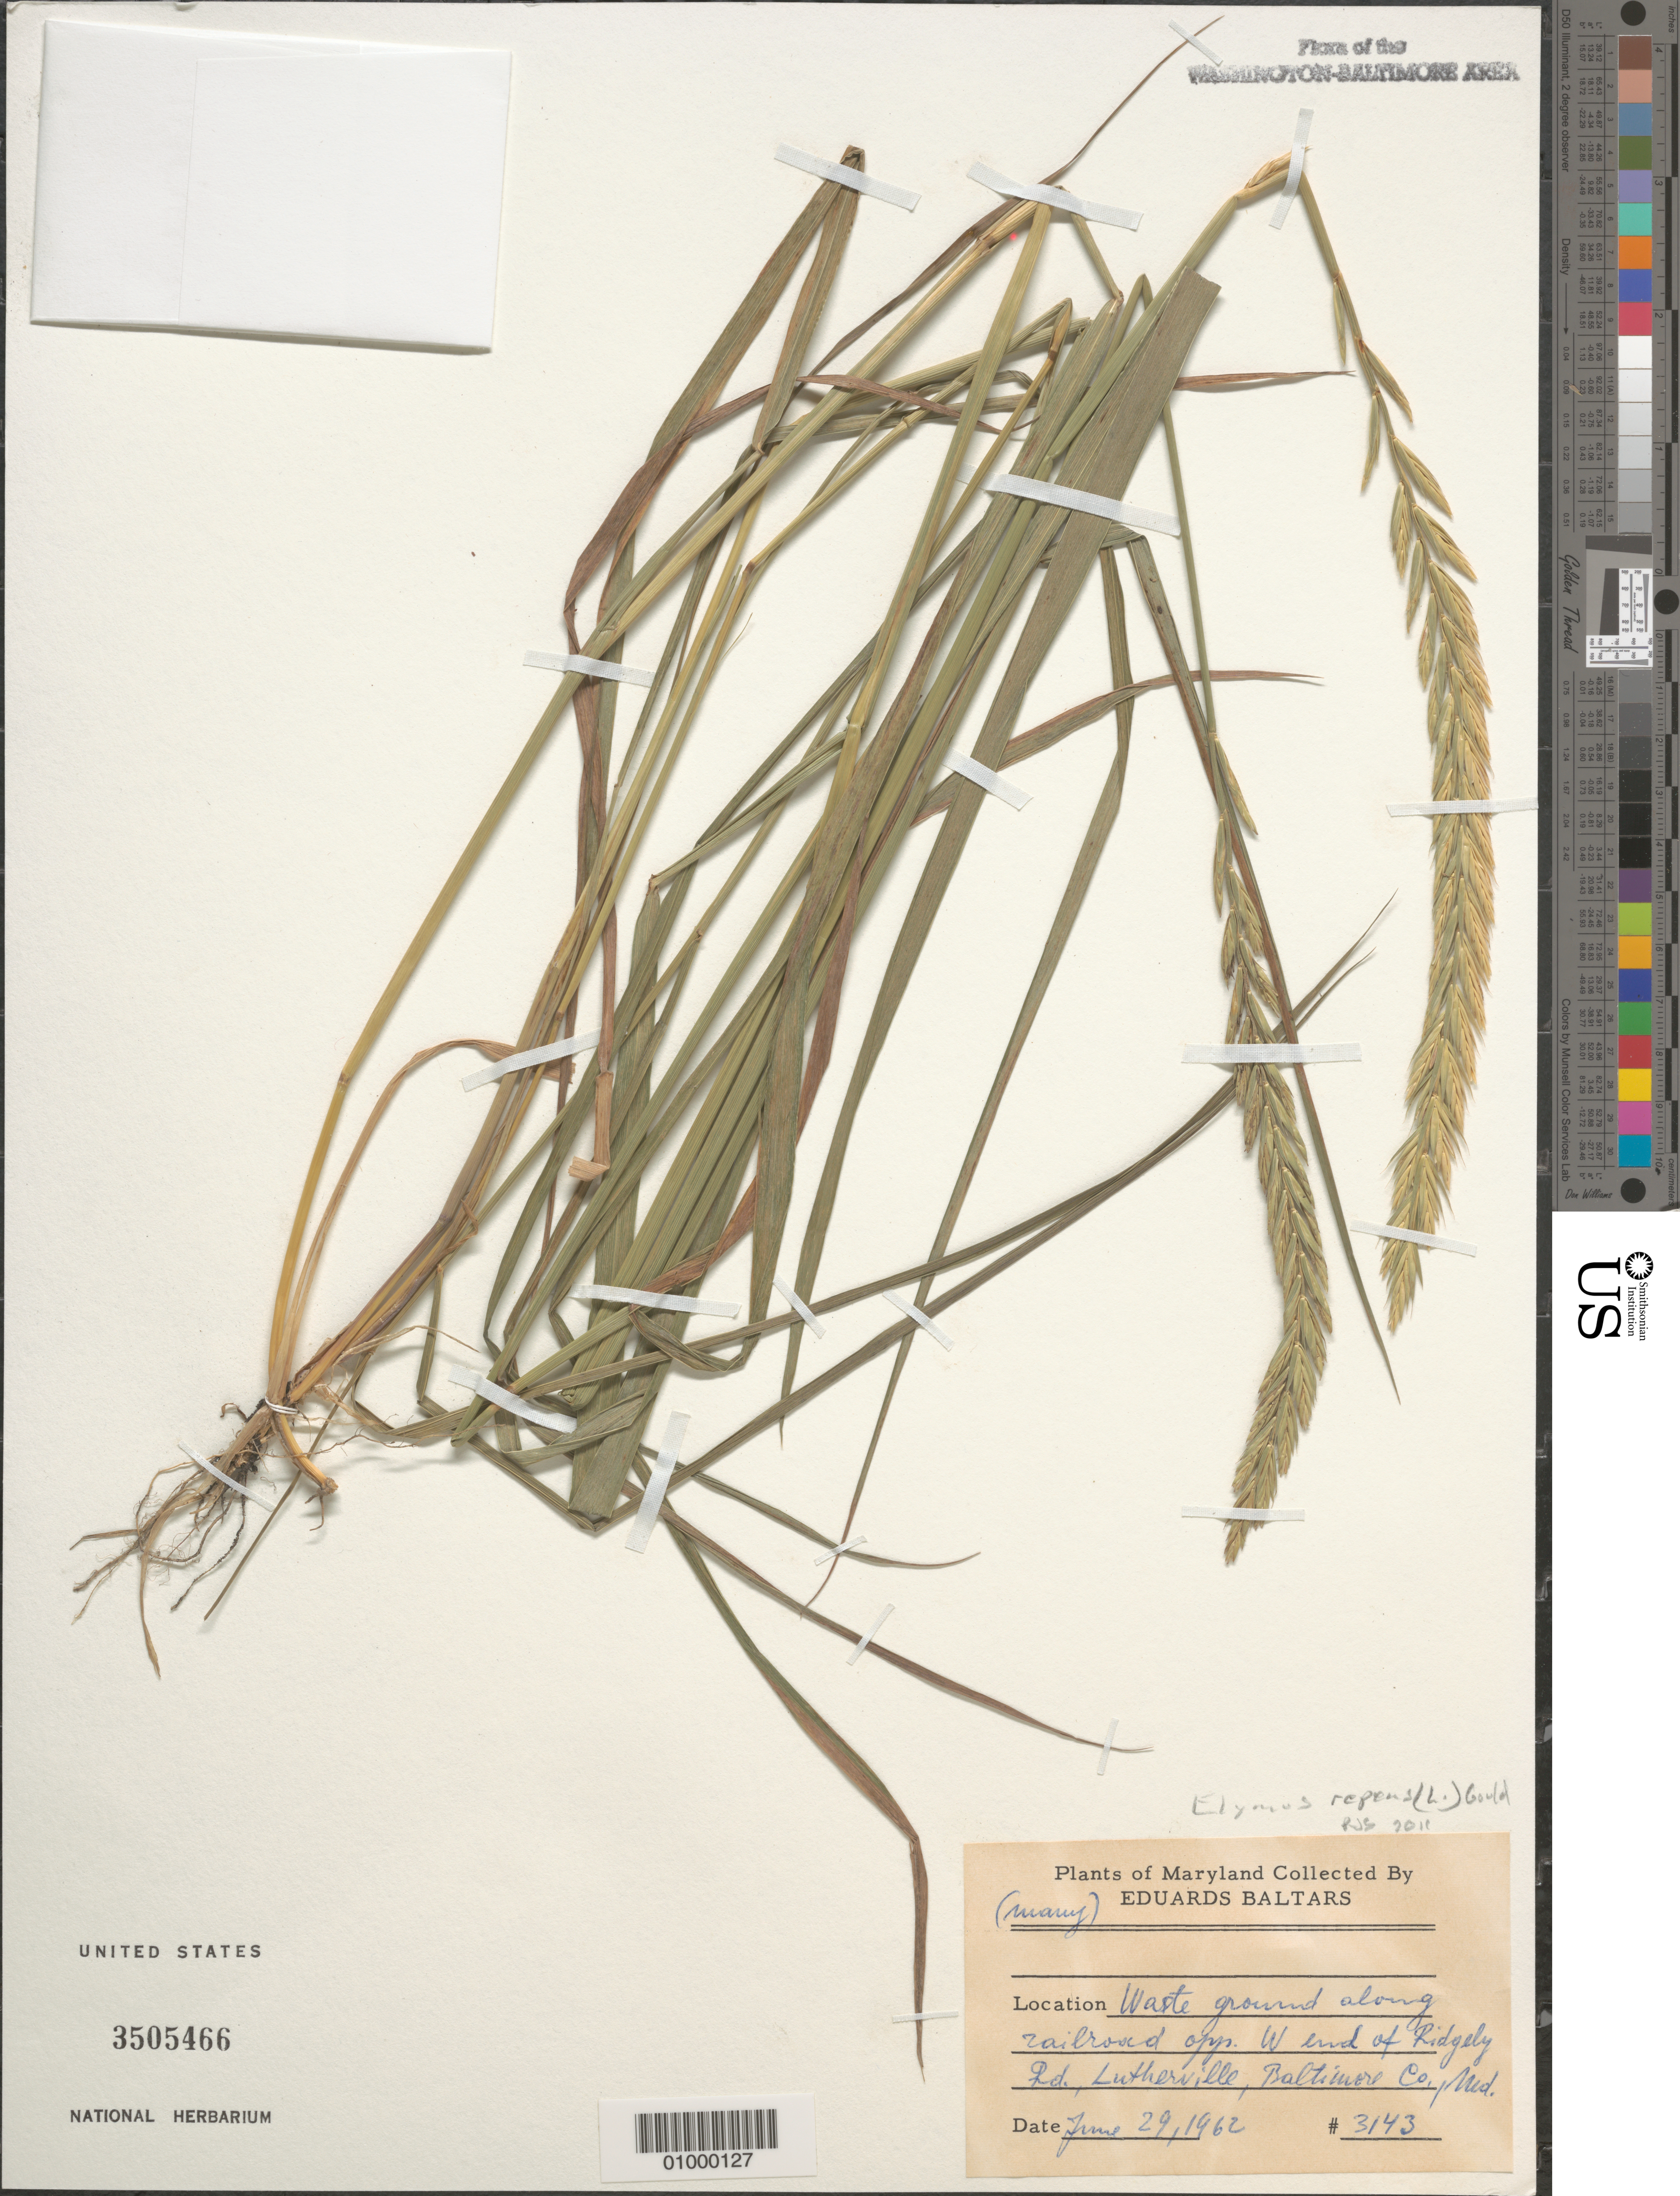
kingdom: Plantae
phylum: Tracheophyta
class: Liliopsida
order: Poales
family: Poaceae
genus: Elymus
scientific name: Elymus repens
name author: (L.) Gould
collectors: E. Baltars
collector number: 3143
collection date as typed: June 29, 1962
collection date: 1962-06-29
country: United States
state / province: Maryland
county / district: Baltimore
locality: Opposite west end of Ridgely road, Lutherville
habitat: waste ground along railroad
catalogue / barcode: US 3505466